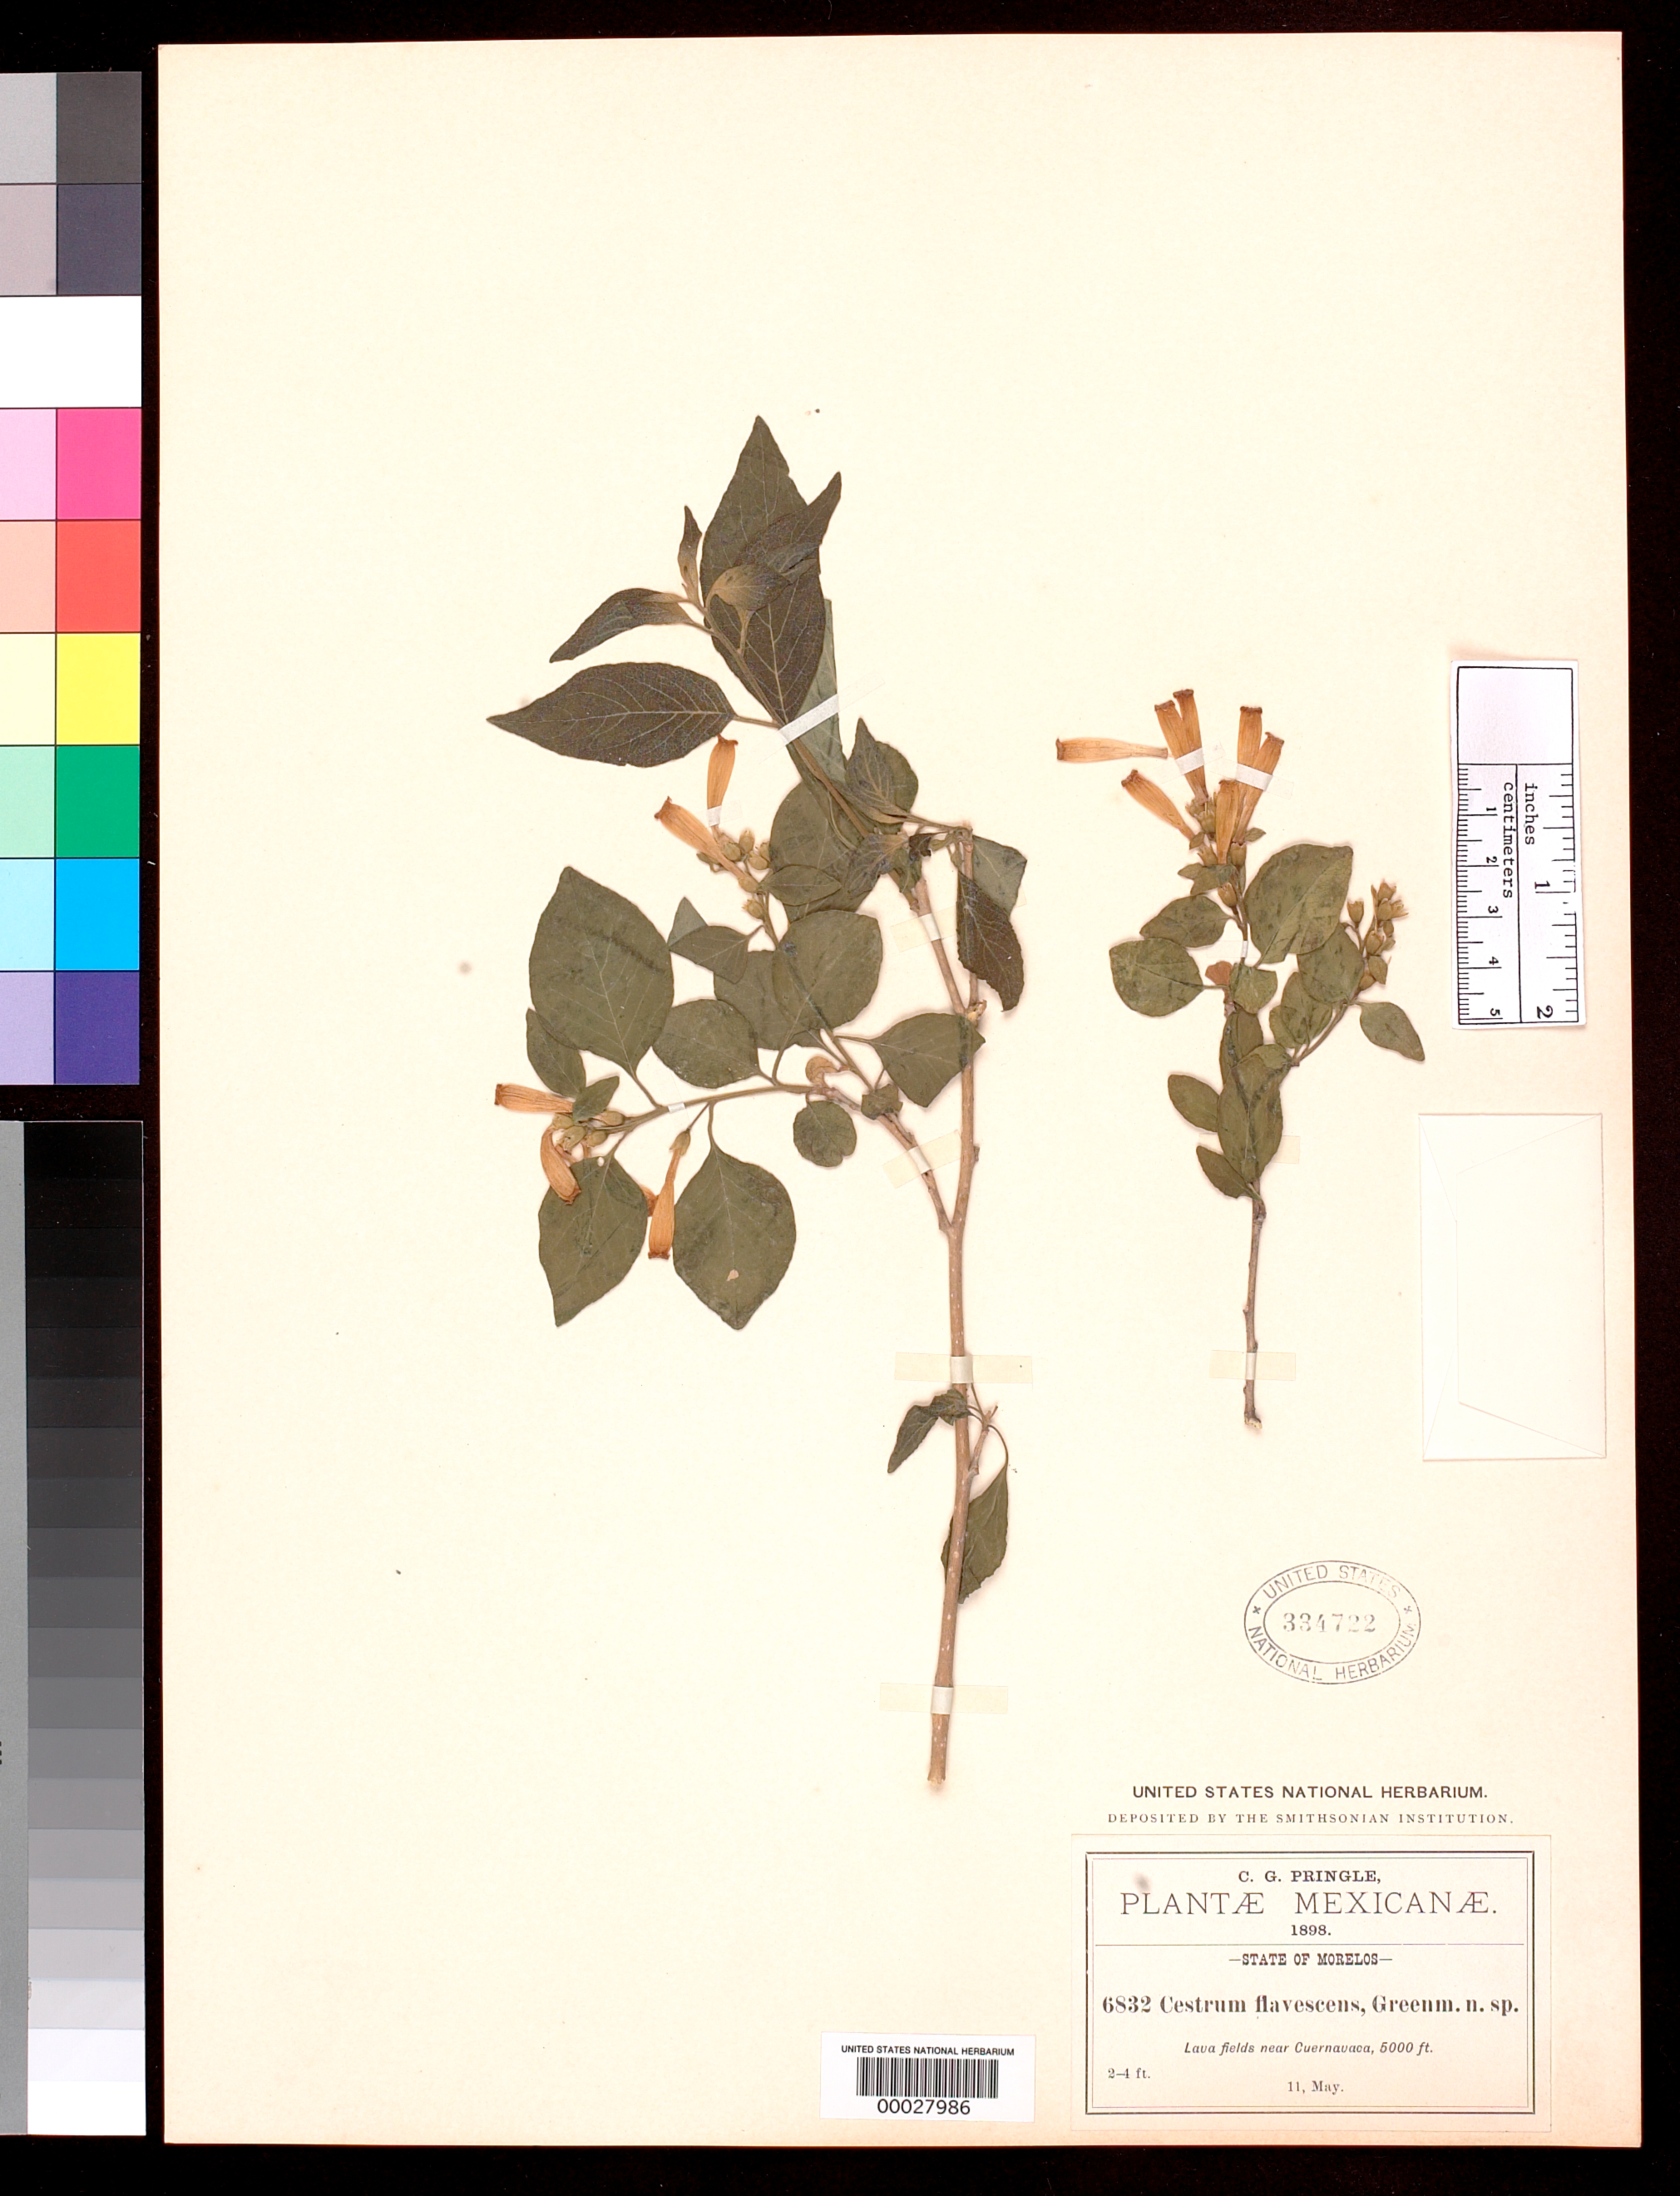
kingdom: Plantae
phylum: Tracheophyta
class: Magnoliopsida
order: Solanales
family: Solanaceae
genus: Cestrum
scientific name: Cestrum flavescens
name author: Greenm.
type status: Isotype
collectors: C. G. Pringle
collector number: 6832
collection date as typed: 11 May 1898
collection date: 1898-05-11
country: Mexico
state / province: Morelos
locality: Lava fields near Cuernavaca.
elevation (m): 1500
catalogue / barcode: US 334722